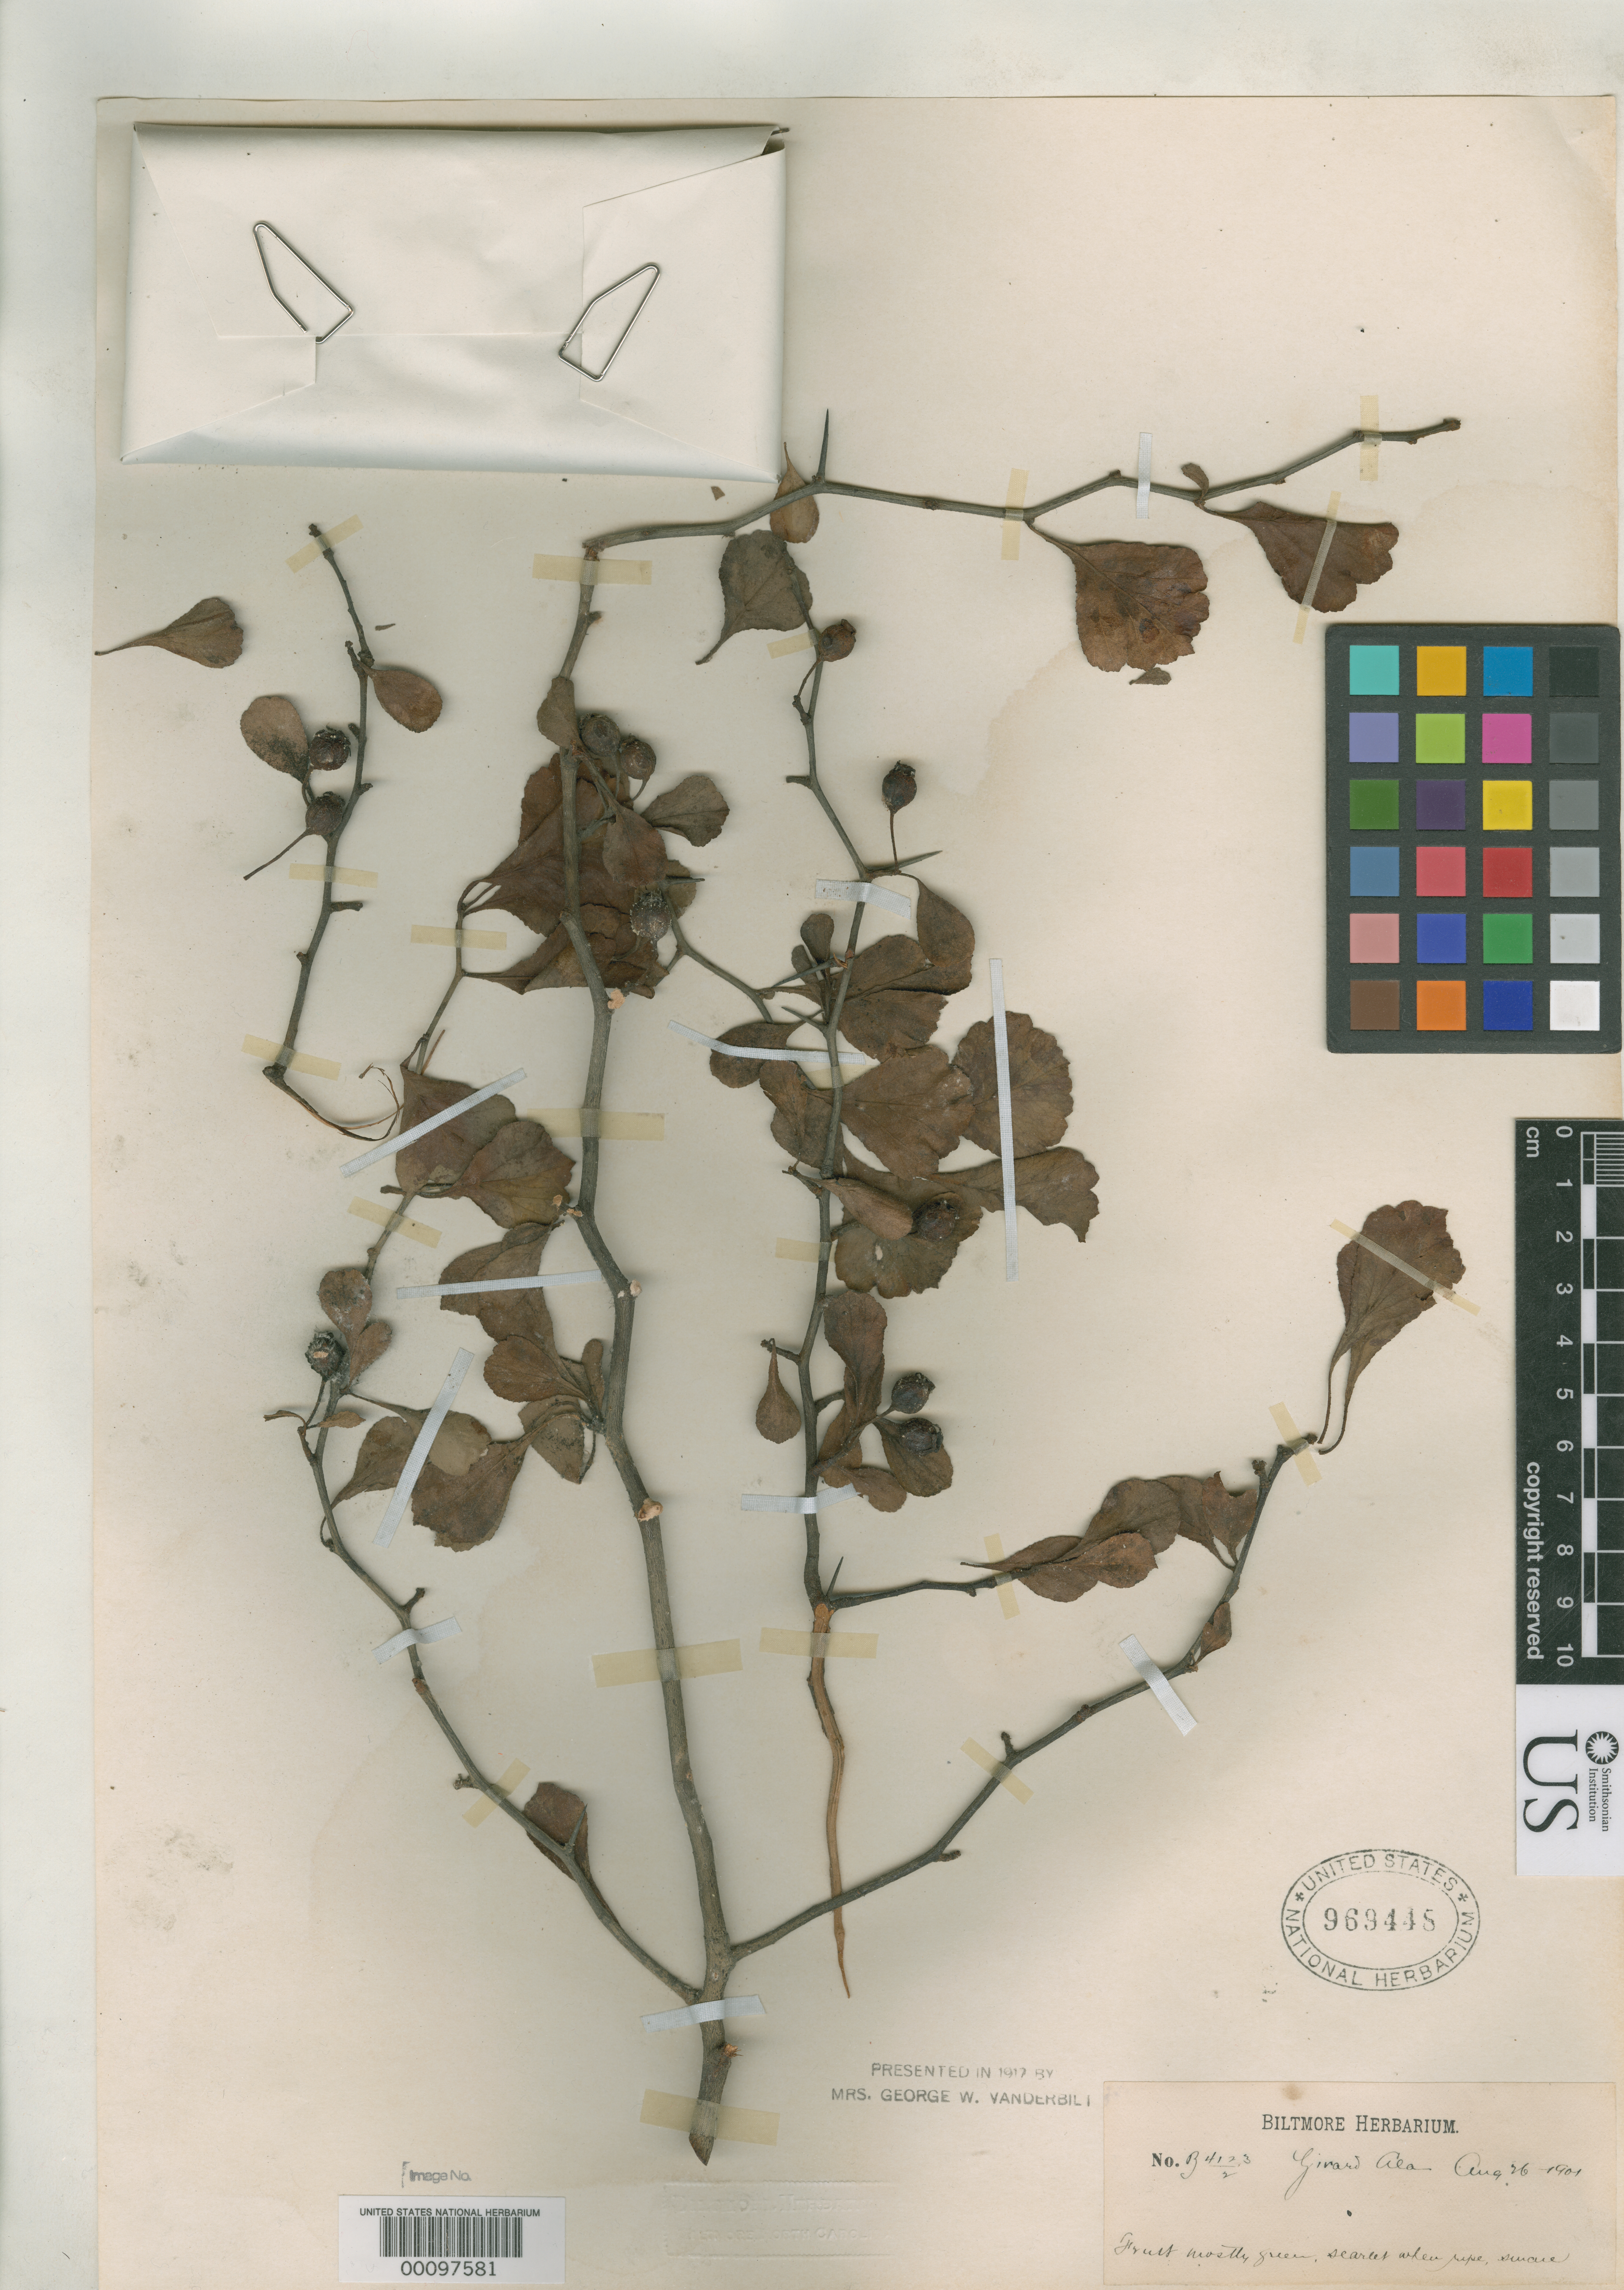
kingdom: Plantae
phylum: Tracheophyta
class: Magnoliopsida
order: Rosales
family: Rosaceae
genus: Crataegus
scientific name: Crataegus arguta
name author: Beadle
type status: Syntype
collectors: ex herb. Biltmore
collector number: B 4123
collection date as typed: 26 Apr 1901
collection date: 1901-04-26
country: United States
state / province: Alabama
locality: Girard.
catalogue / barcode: US 969448